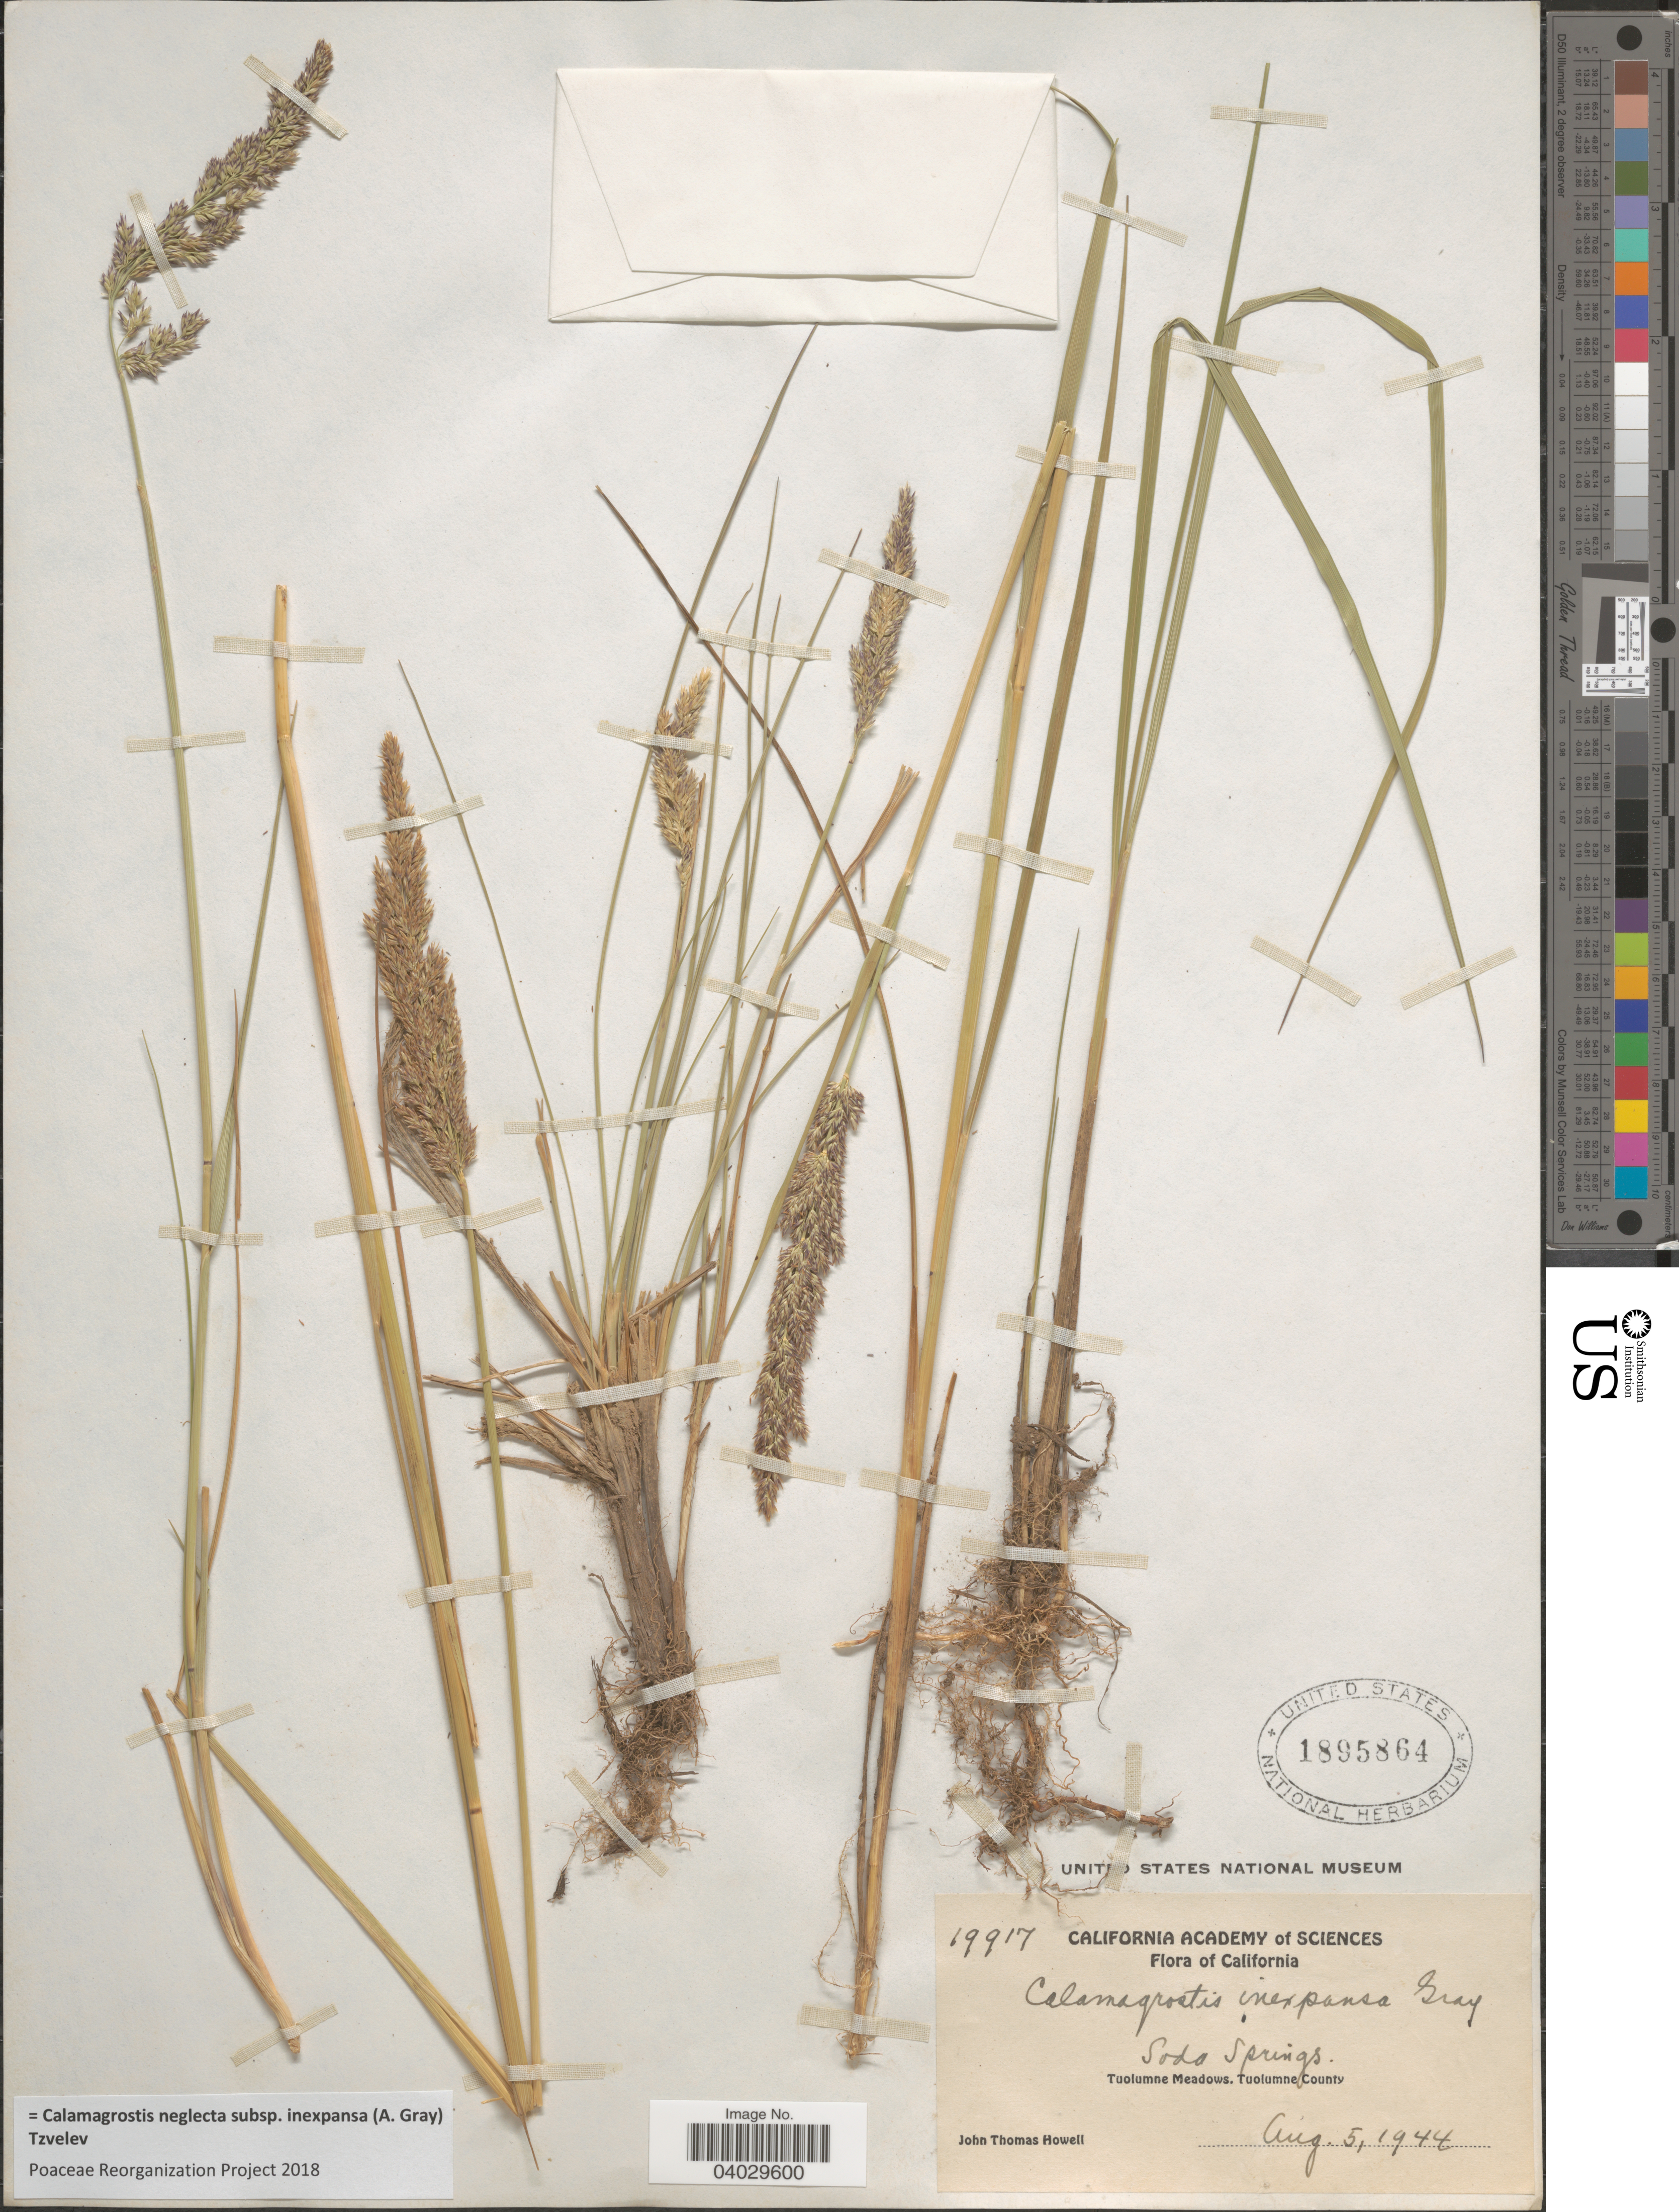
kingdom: Plantae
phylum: Tracheophyta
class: Liliopsida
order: Poales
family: Poaceae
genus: Calamagrostis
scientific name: Calamagrostis neglecta subsp. inexpansa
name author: (A. Gray) Tzvelev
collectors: J. T. Howell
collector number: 19917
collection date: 1944-08-05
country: United States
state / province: California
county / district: Tuolumne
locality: Soda Springs. Tuolumne Meadows, Tuolumne County.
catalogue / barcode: US 1895864